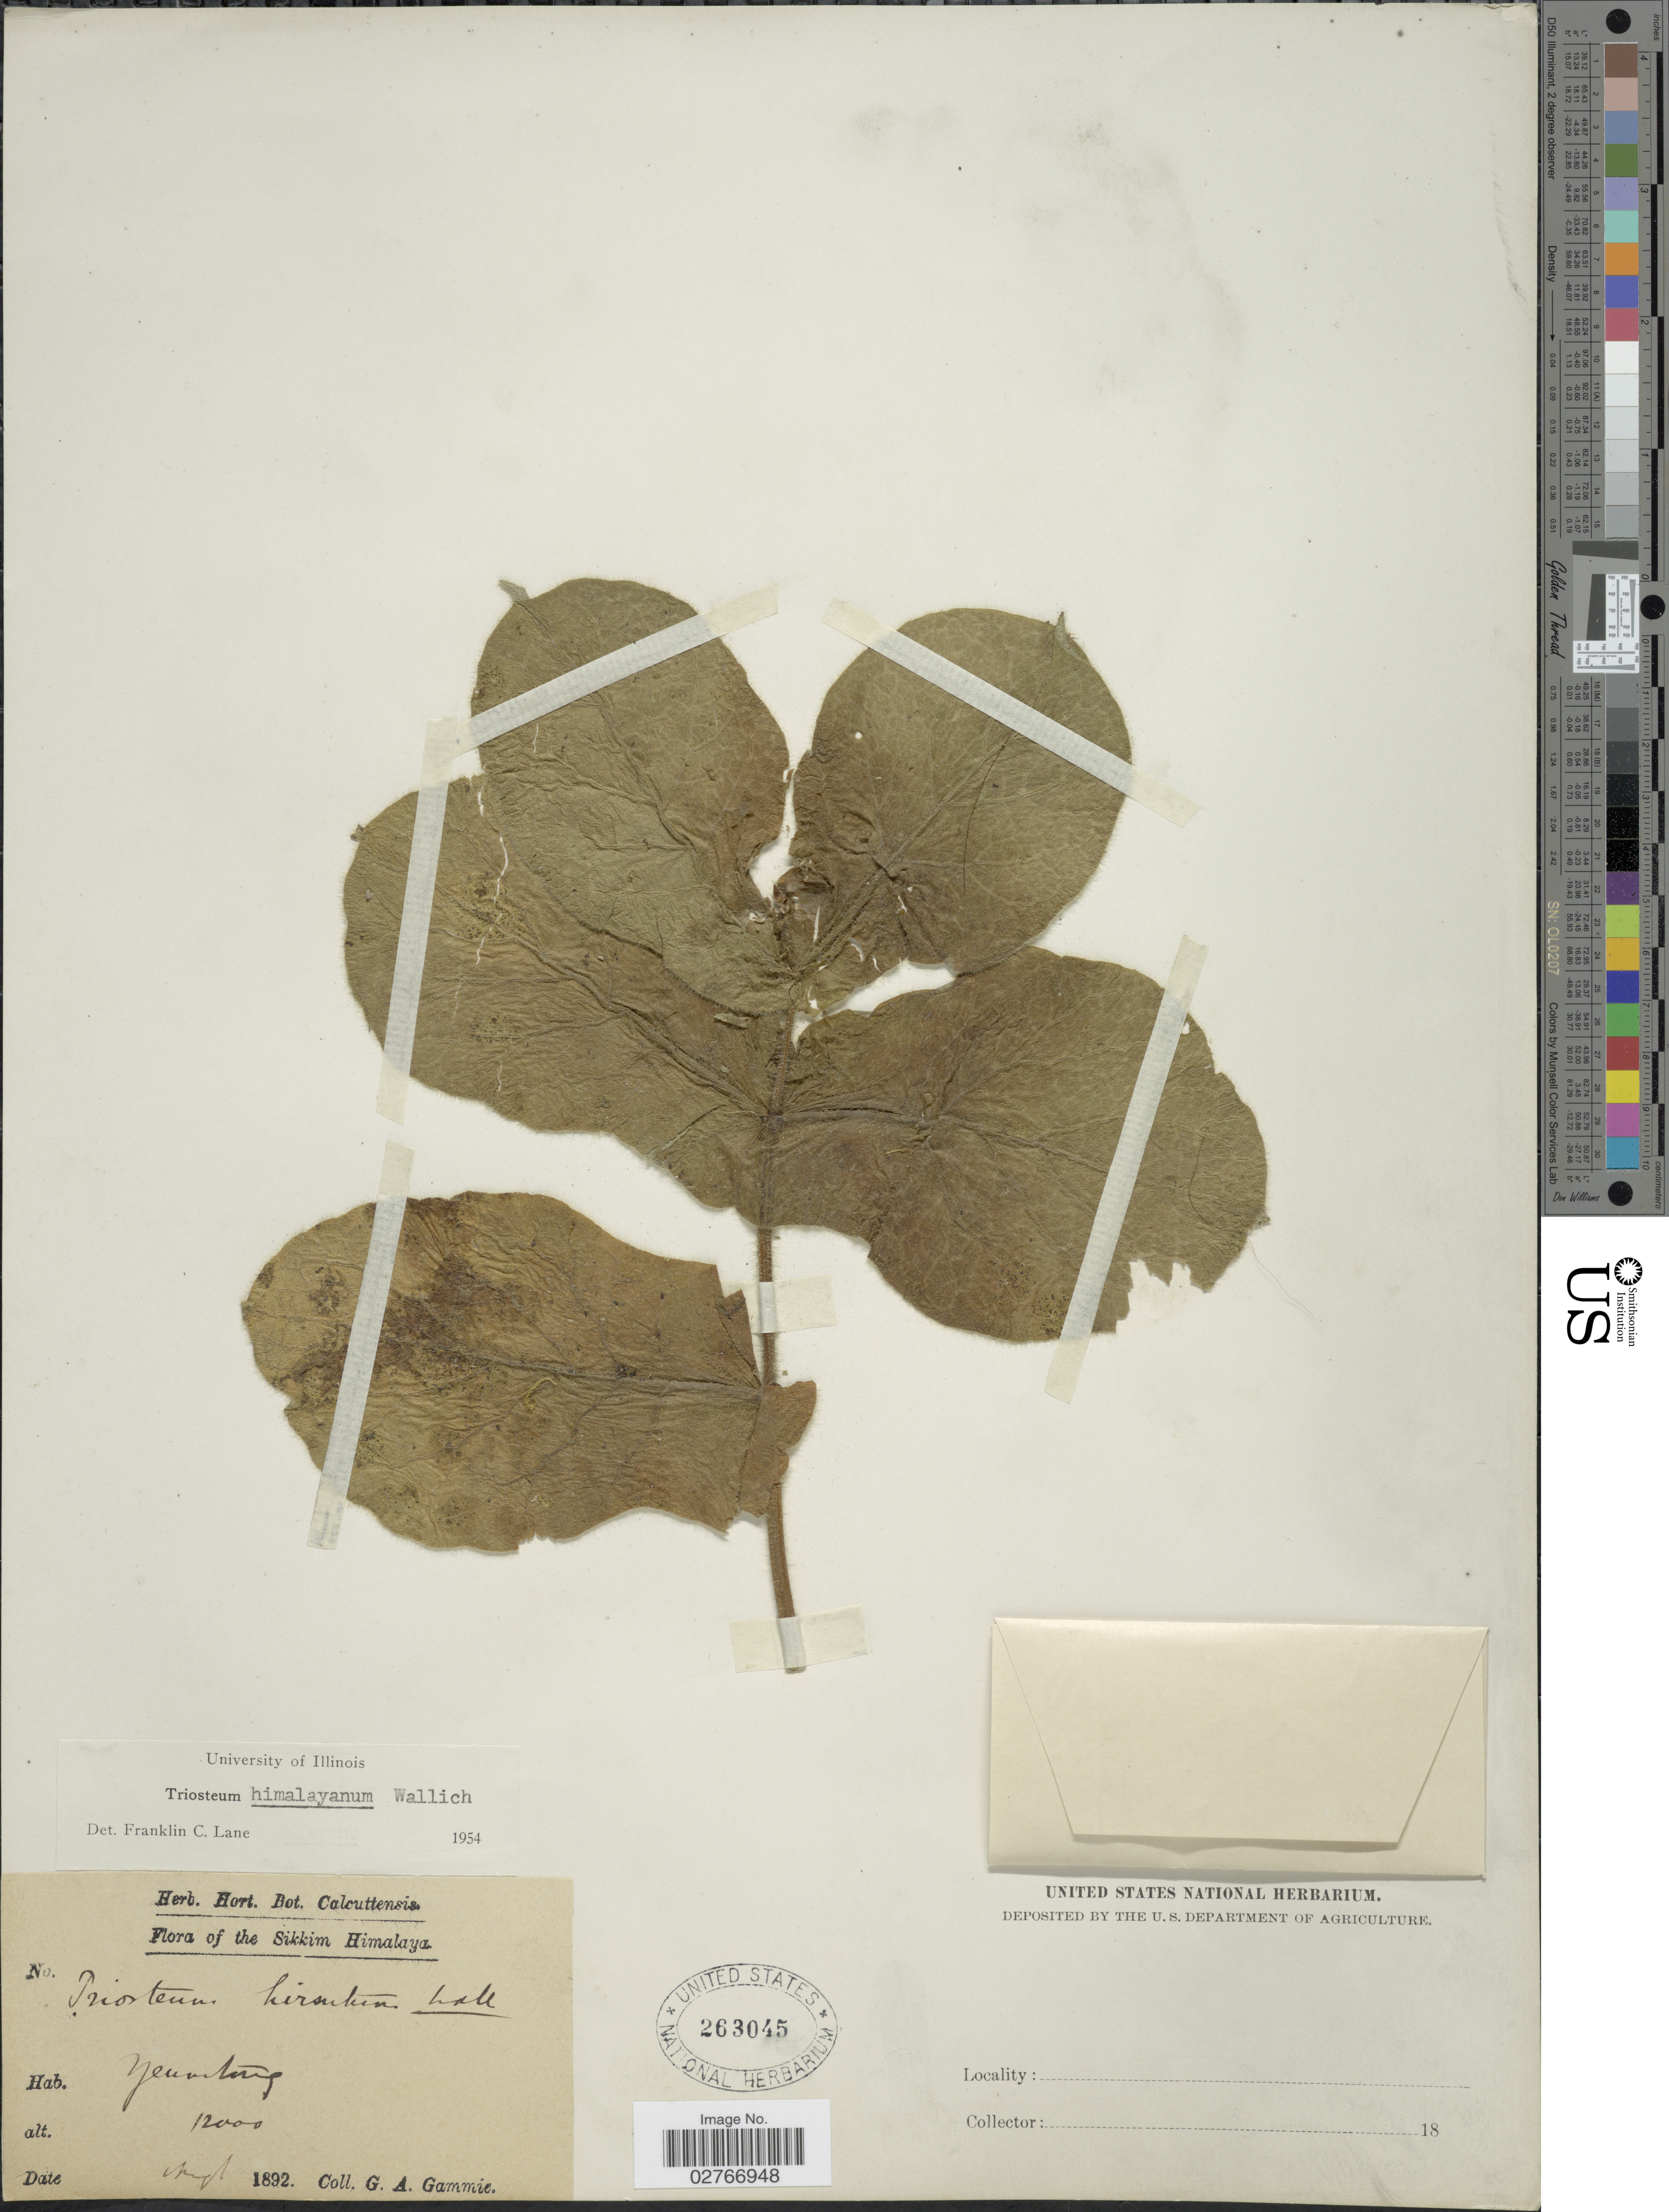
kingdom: Plantae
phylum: Tracheophyta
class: Magnoliopsida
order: Dipsacales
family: Caprifoliaceae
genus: Triosteum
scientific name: Triosteum himalayanum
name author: Wall.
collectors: G. Gammie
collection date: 1892-09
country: India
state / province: Sikkim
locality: Sikkim Himalaya. Yenontong [interpreted]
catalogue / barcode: US 263045